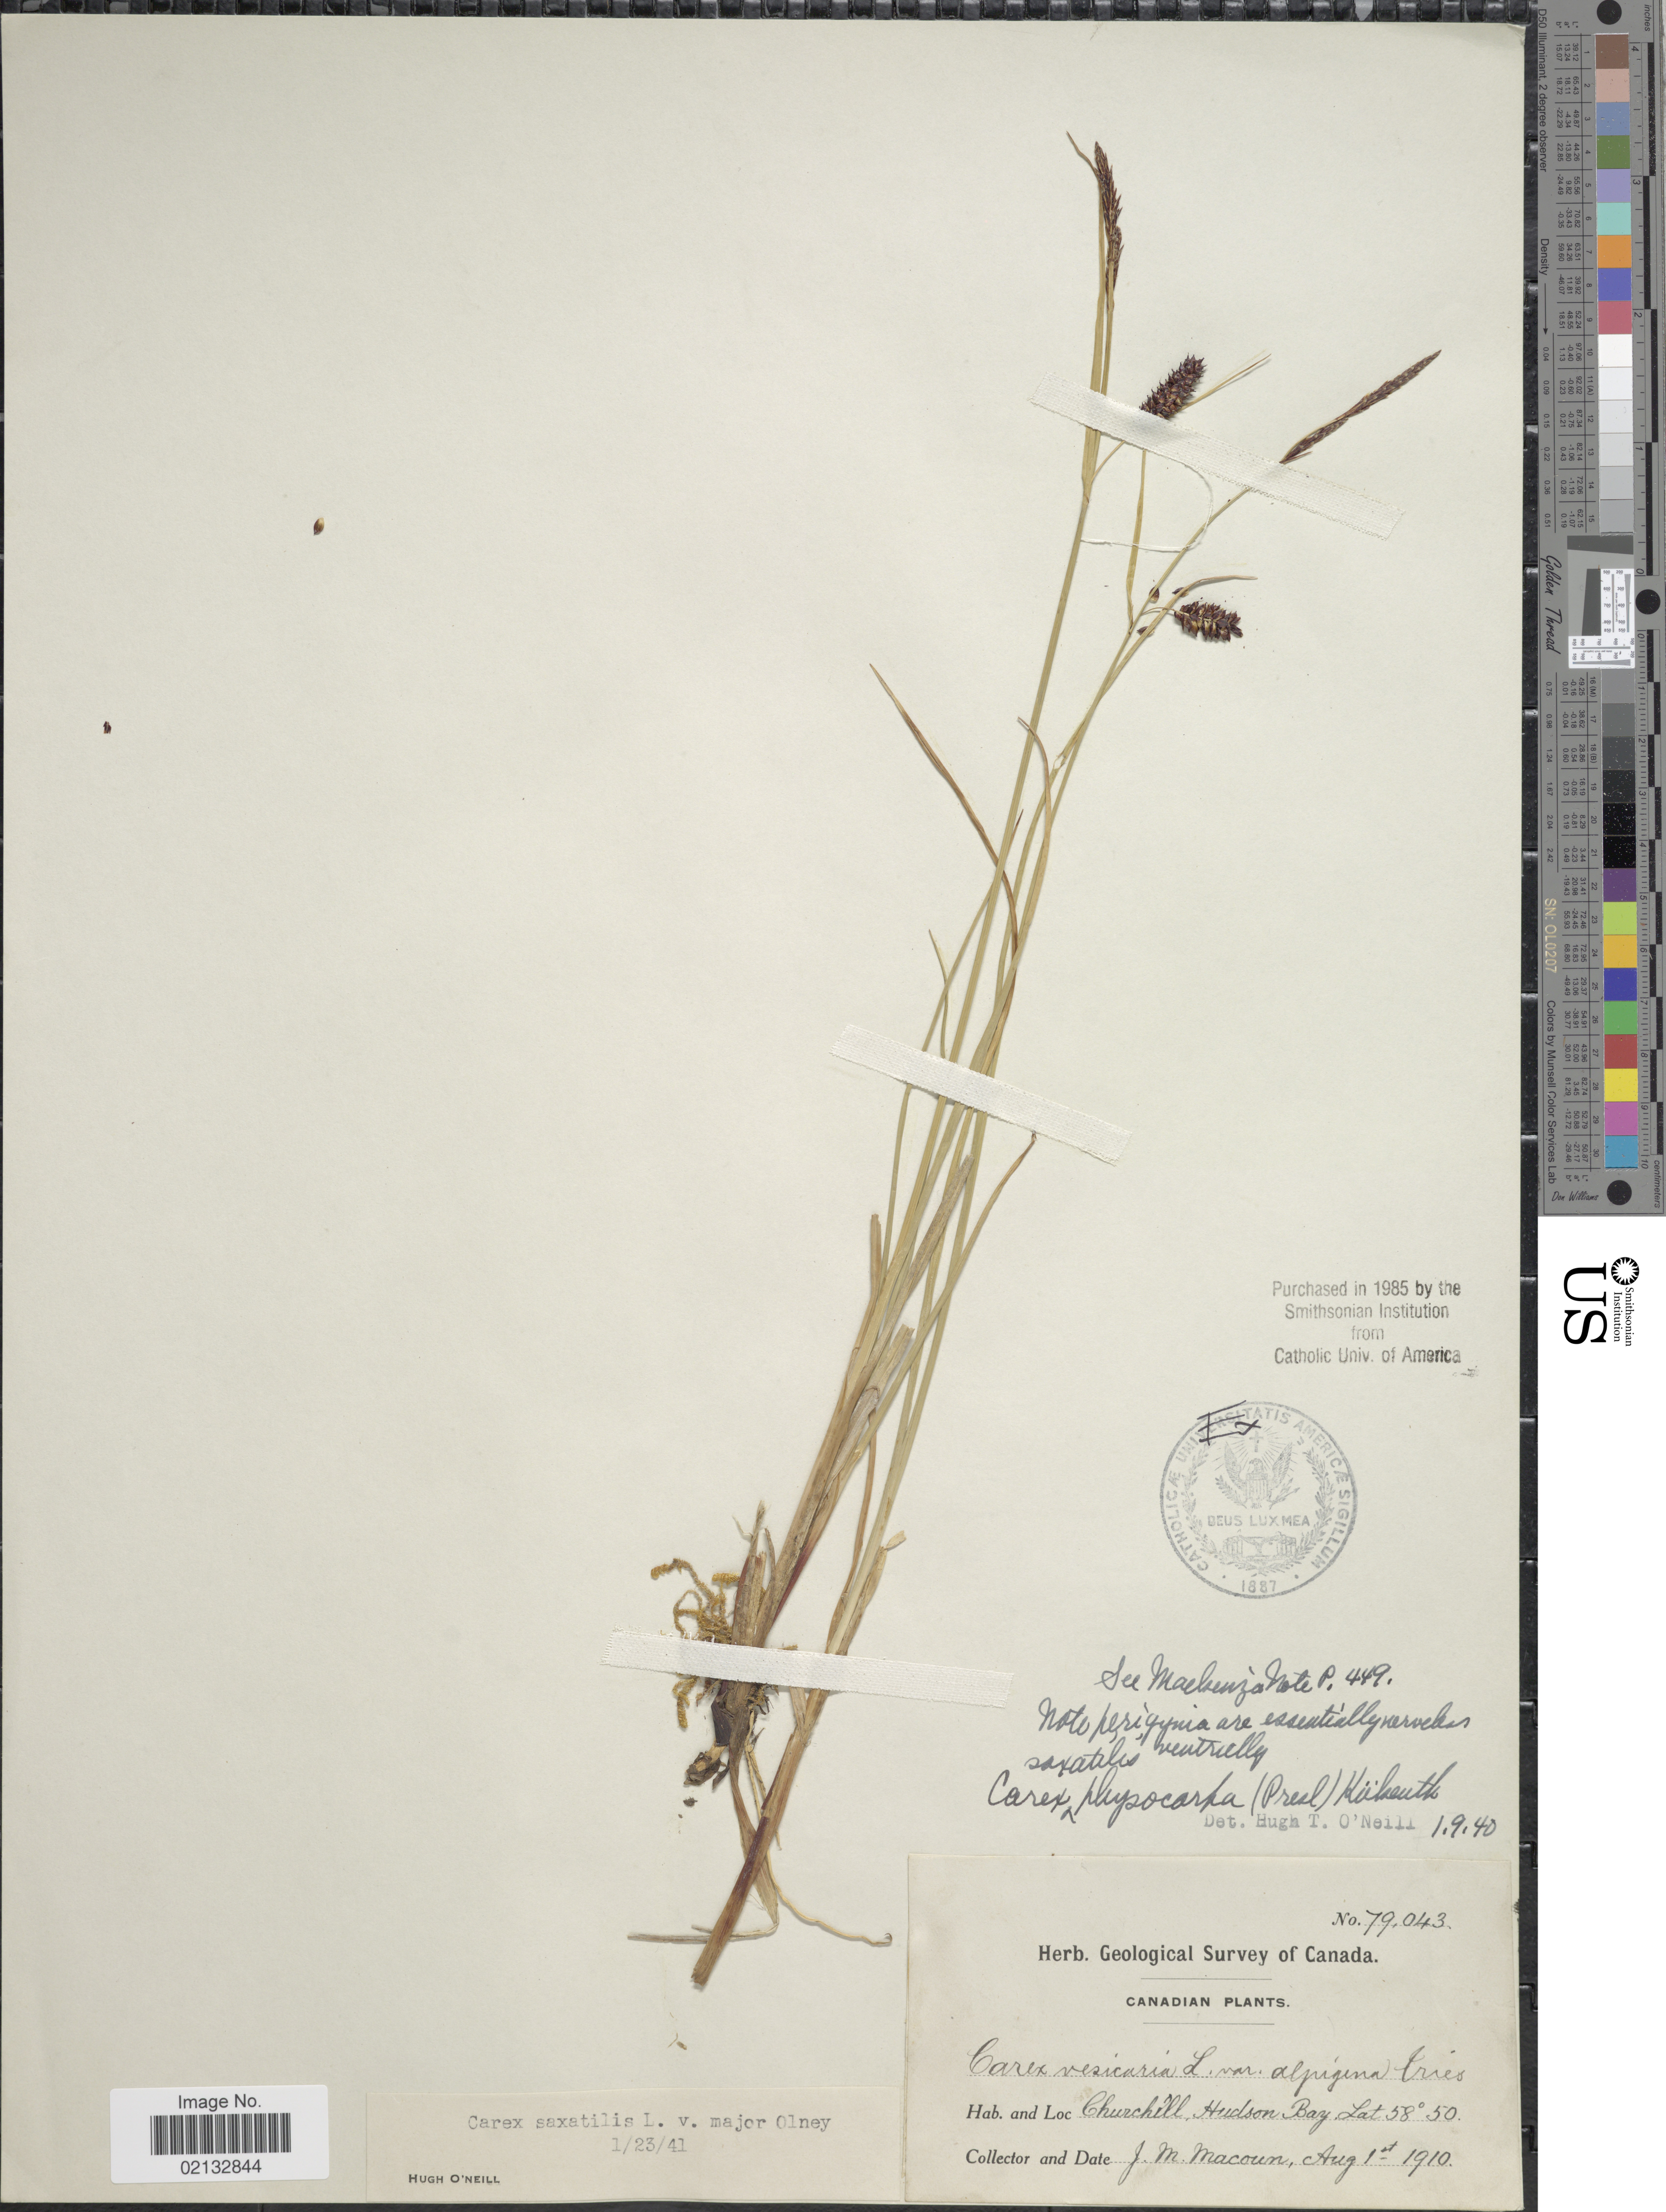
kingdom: Plantae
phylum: Tracheophyta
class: Liliopsida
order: Poales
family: Cyperaceae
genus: Carex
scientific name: Carex saxatilis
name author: L.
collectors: J. M. Macoun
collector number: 79043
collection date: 1910-08-01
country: Canada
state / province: Manitoba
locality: Churchill, Hudson Bay